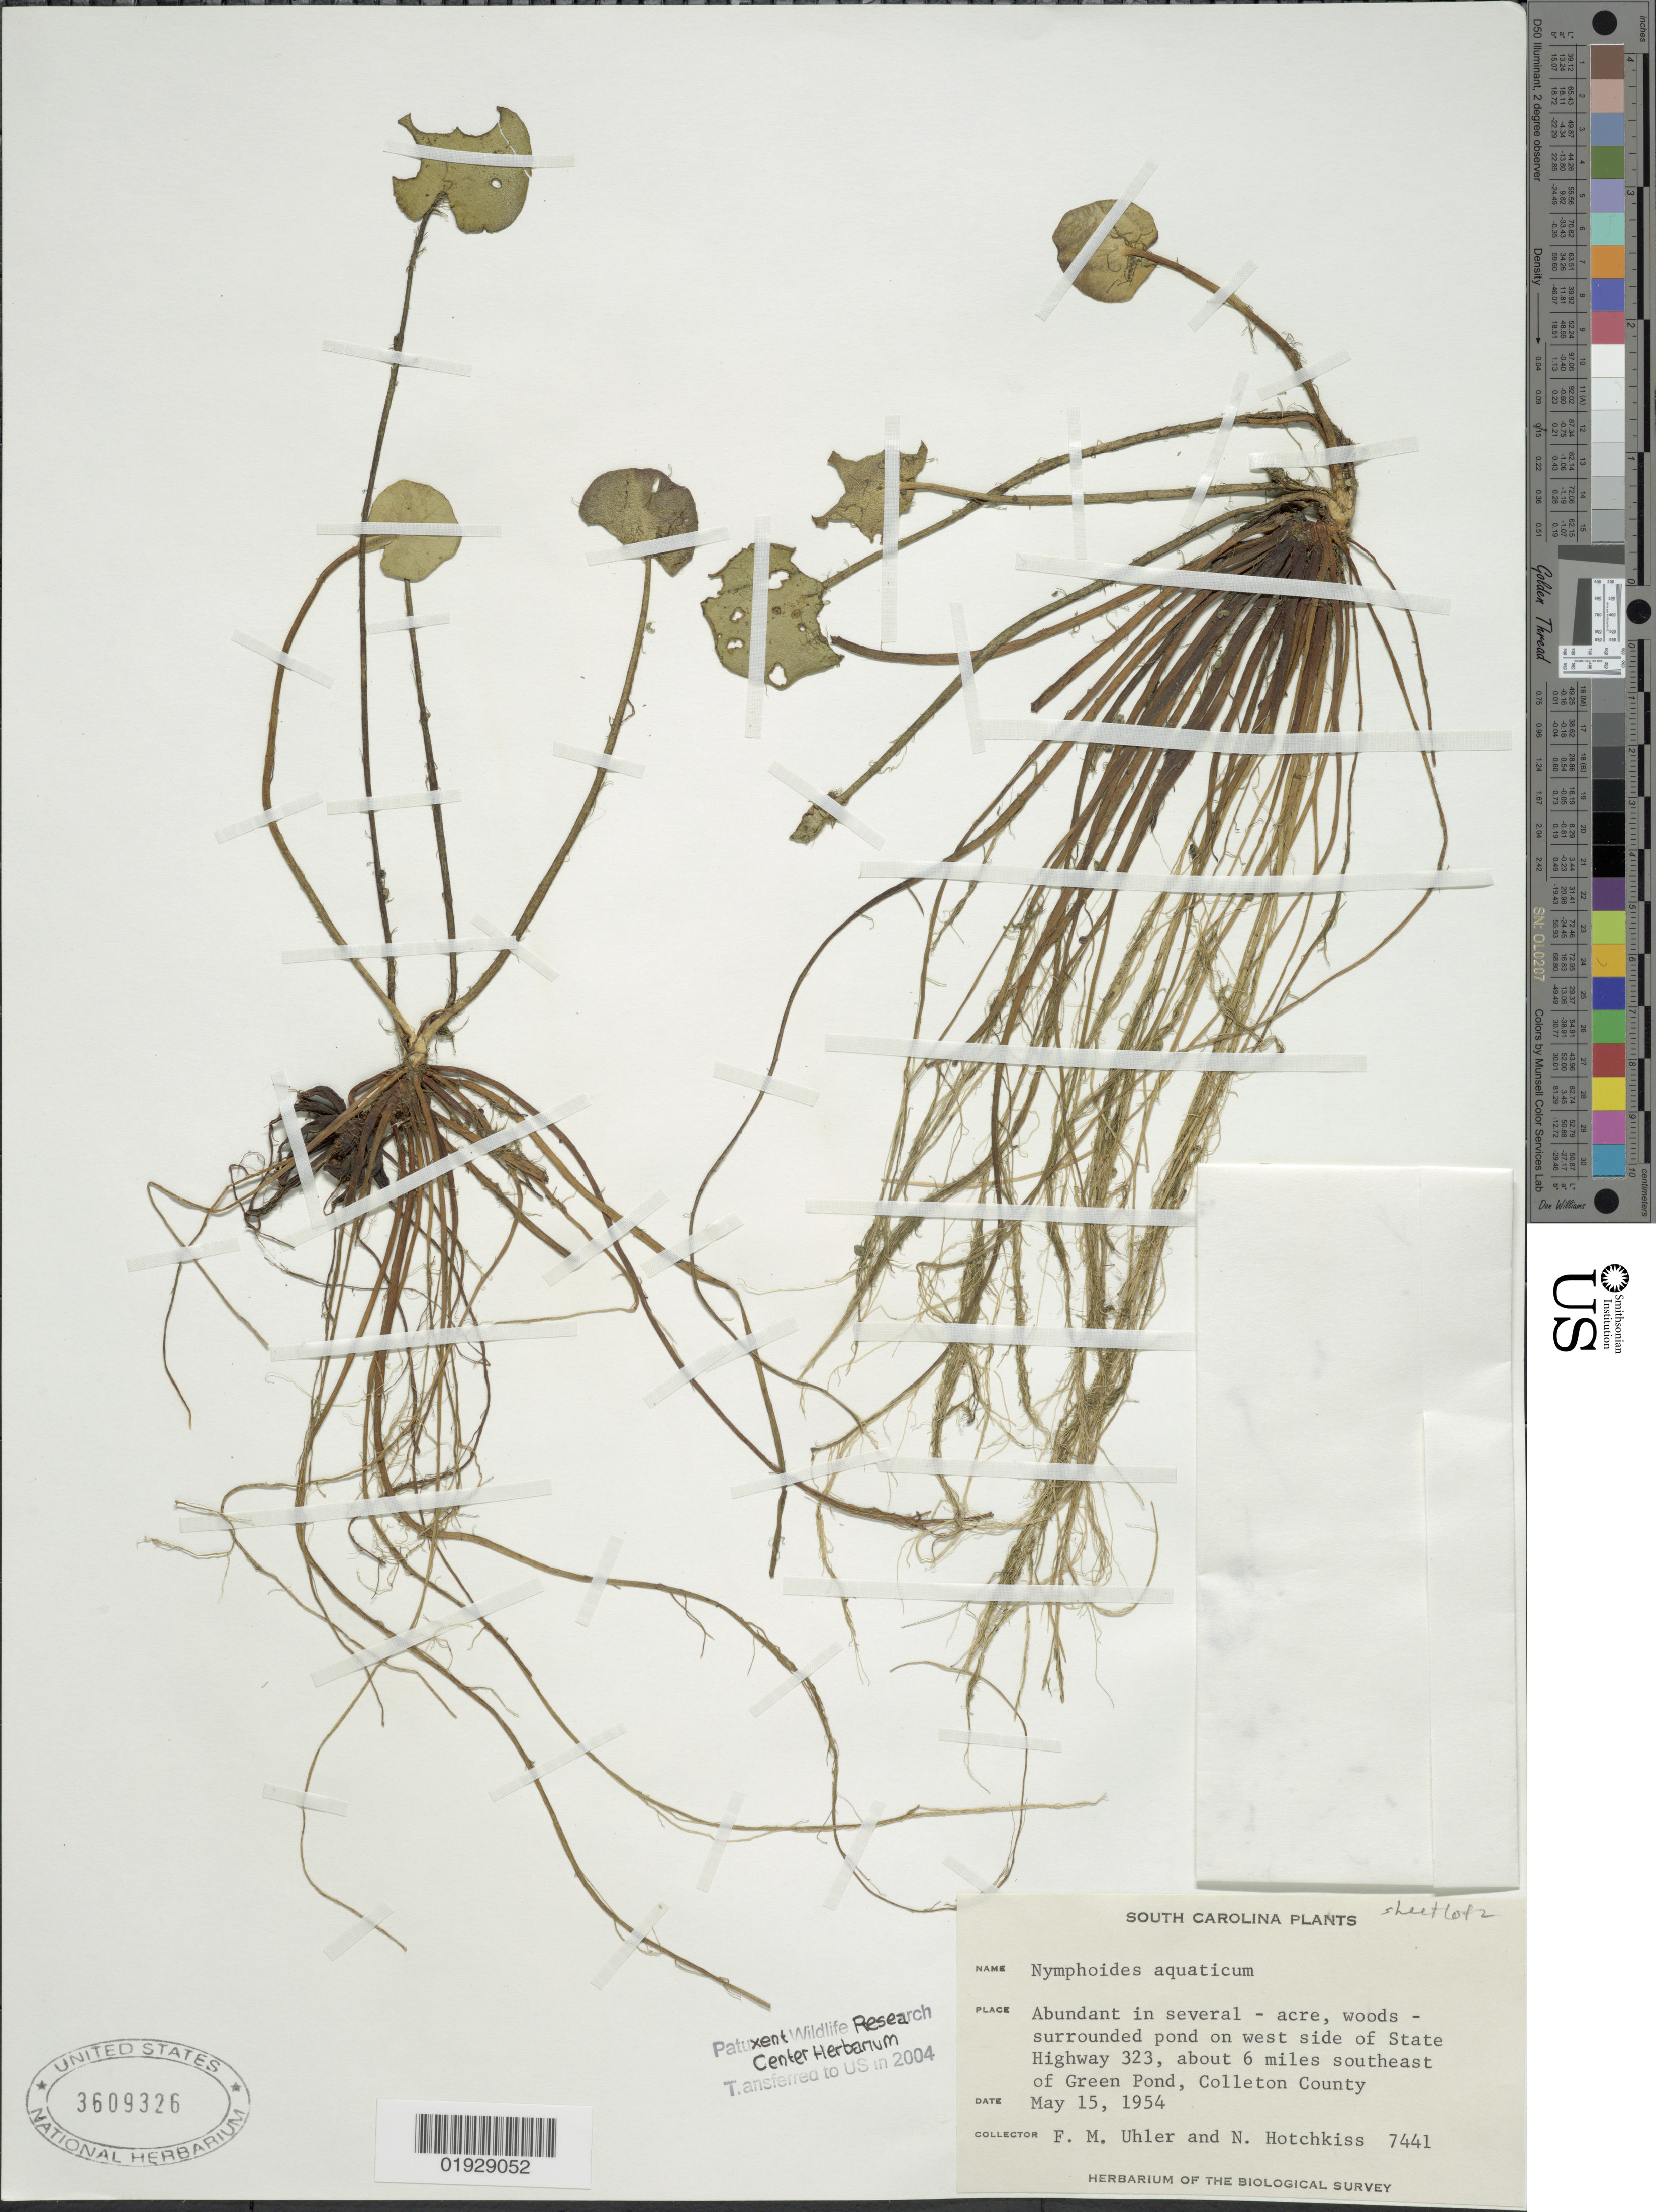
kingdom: Plantae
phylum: Tracheophyta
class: Magnoliopsida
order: Asterales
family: Menyanthaceae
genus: Nymphoides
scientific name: Nymphoides aquatica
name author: (J.F. Gmel.) Kuntze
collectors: F. M. Uhler & N. Hotchkiss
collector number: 7441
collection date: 1954-05-15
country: United States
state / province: South Carolina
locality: Abundant in several - acre, woods - surrounded pond on west side of State Highway 323, about 6 miles southeast of Green Pond, Colleton County.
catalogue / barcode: US 3609326